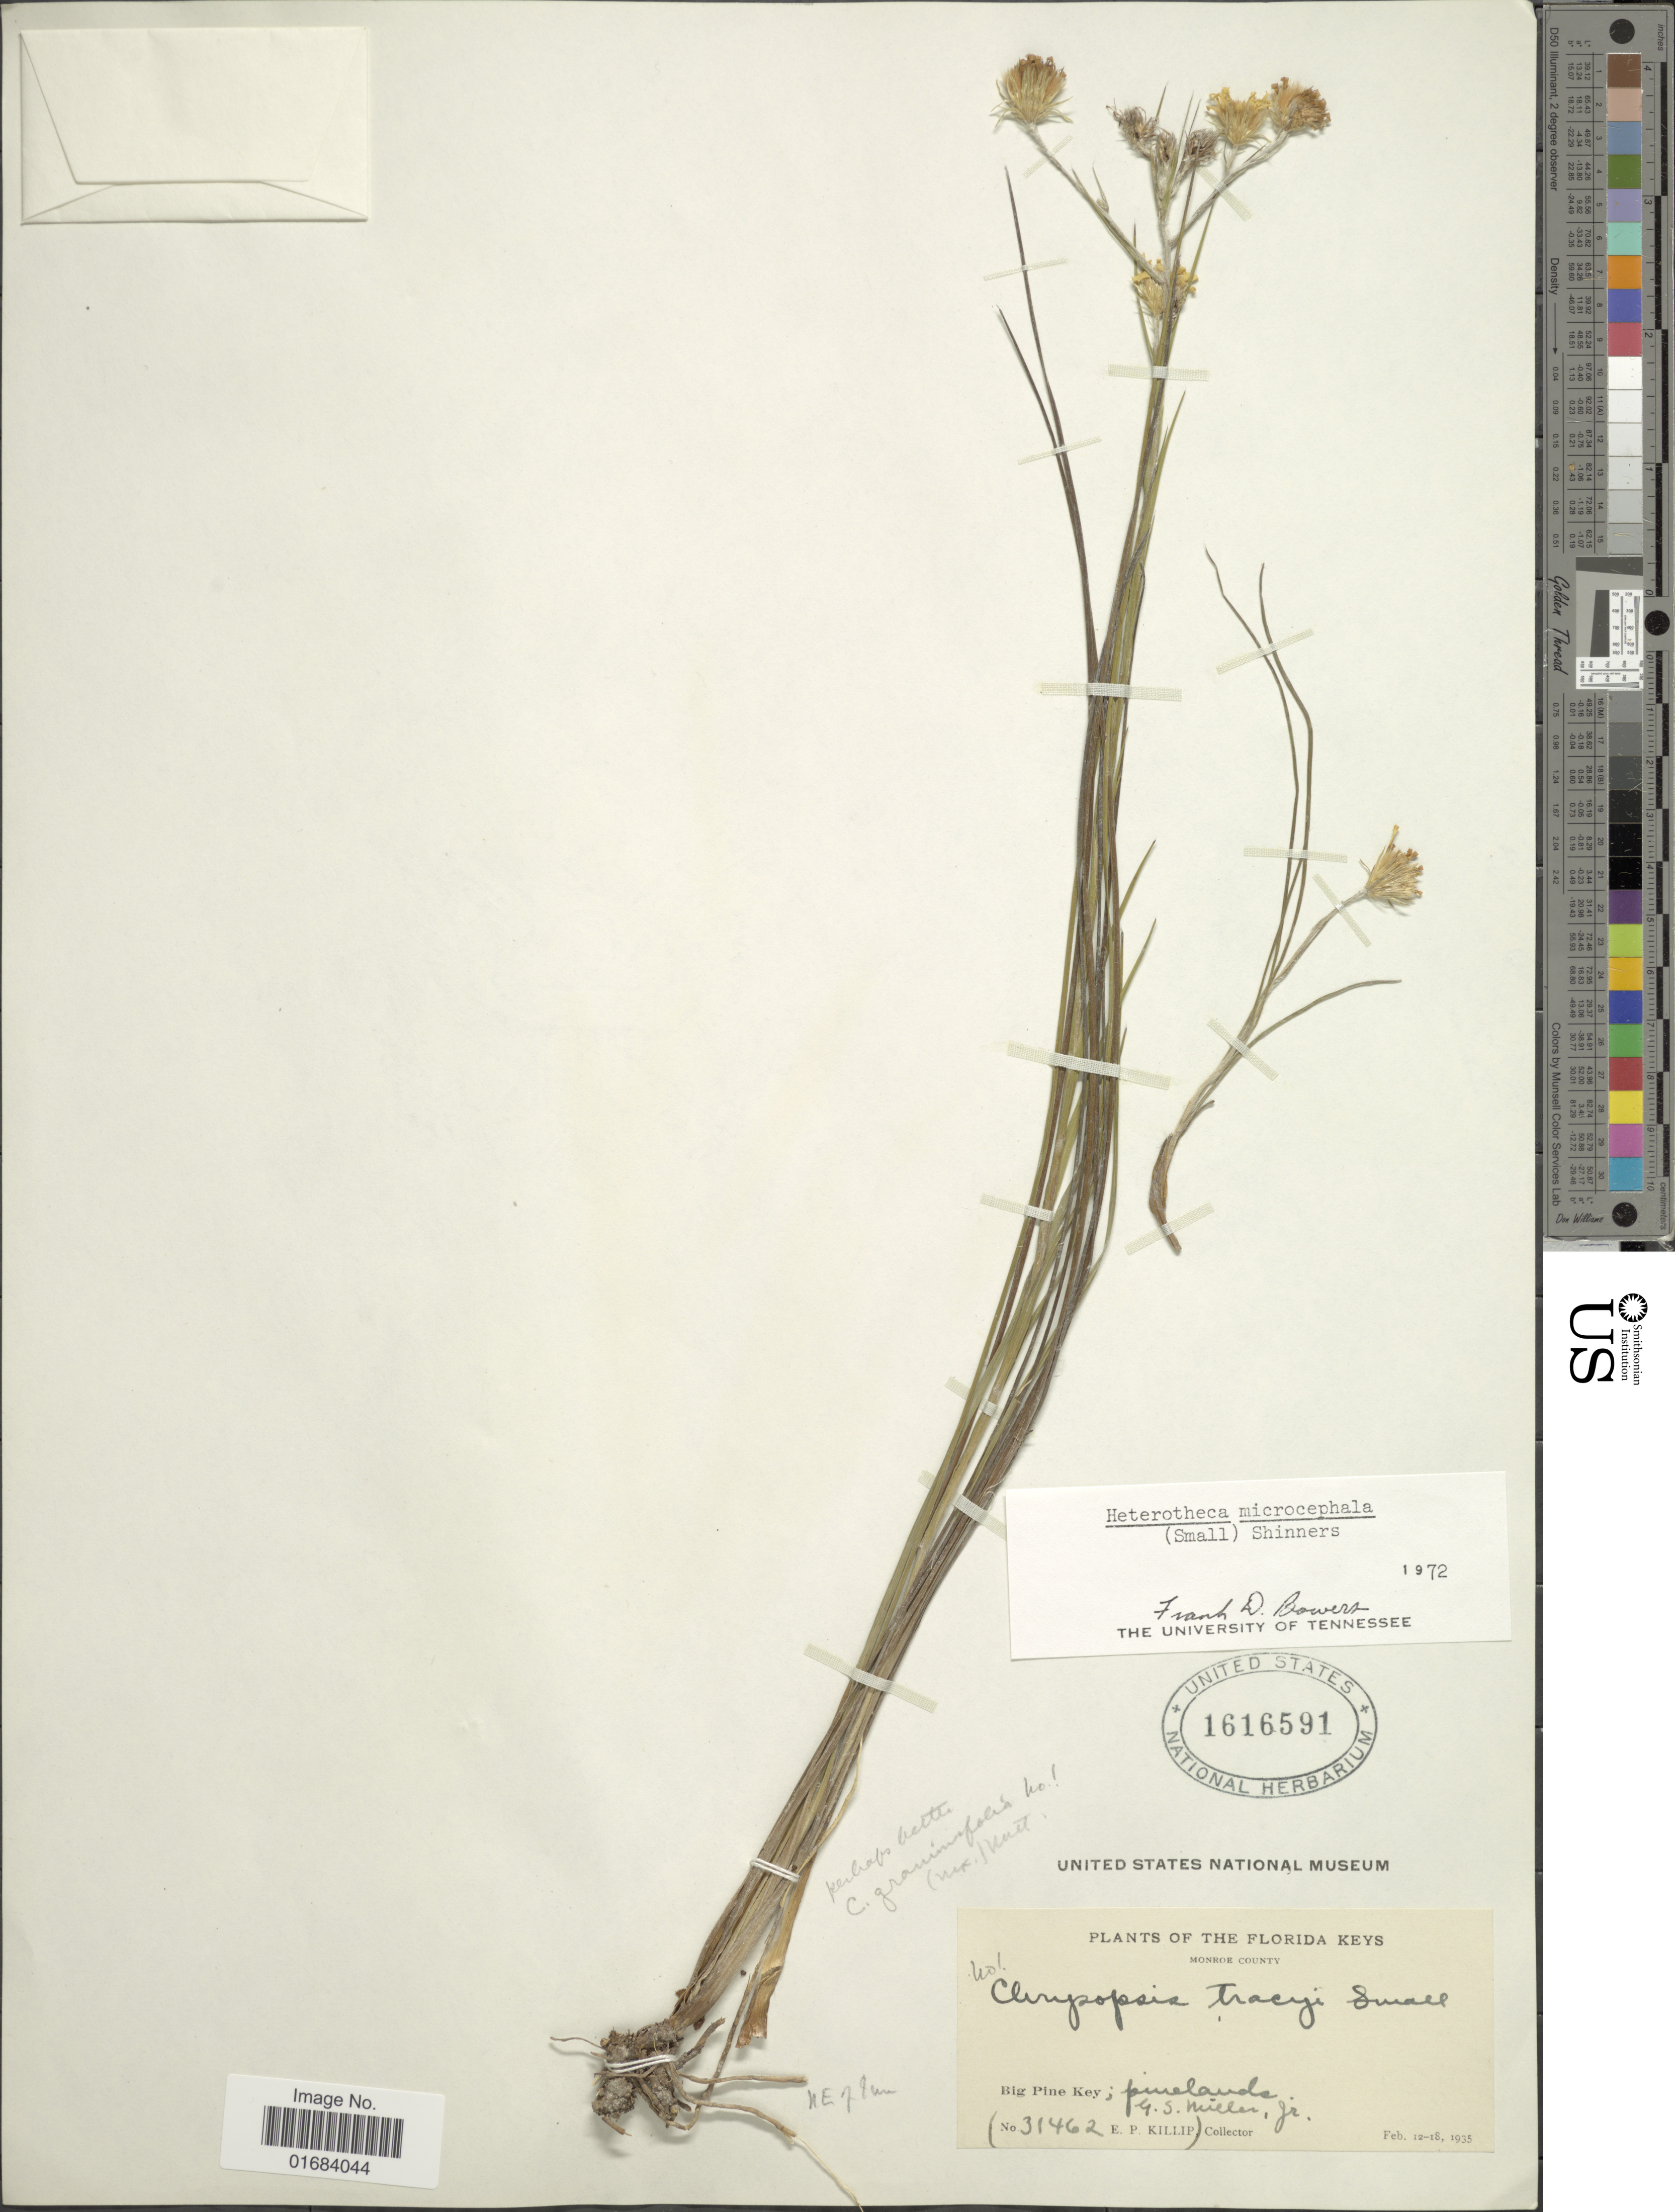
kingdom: Plantae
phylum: Tracheophyta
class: Magnoliopsida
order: Asterales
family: Asteraceae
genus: Pityopsis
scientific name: Pityopsis microcephala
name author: Small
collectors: G. S. Miller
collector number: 31462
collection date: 1935-02-12/1935-02-18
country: United States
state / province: Florida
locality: Monroe County, Big Pine Key; pinelands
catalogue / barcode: US 1616591